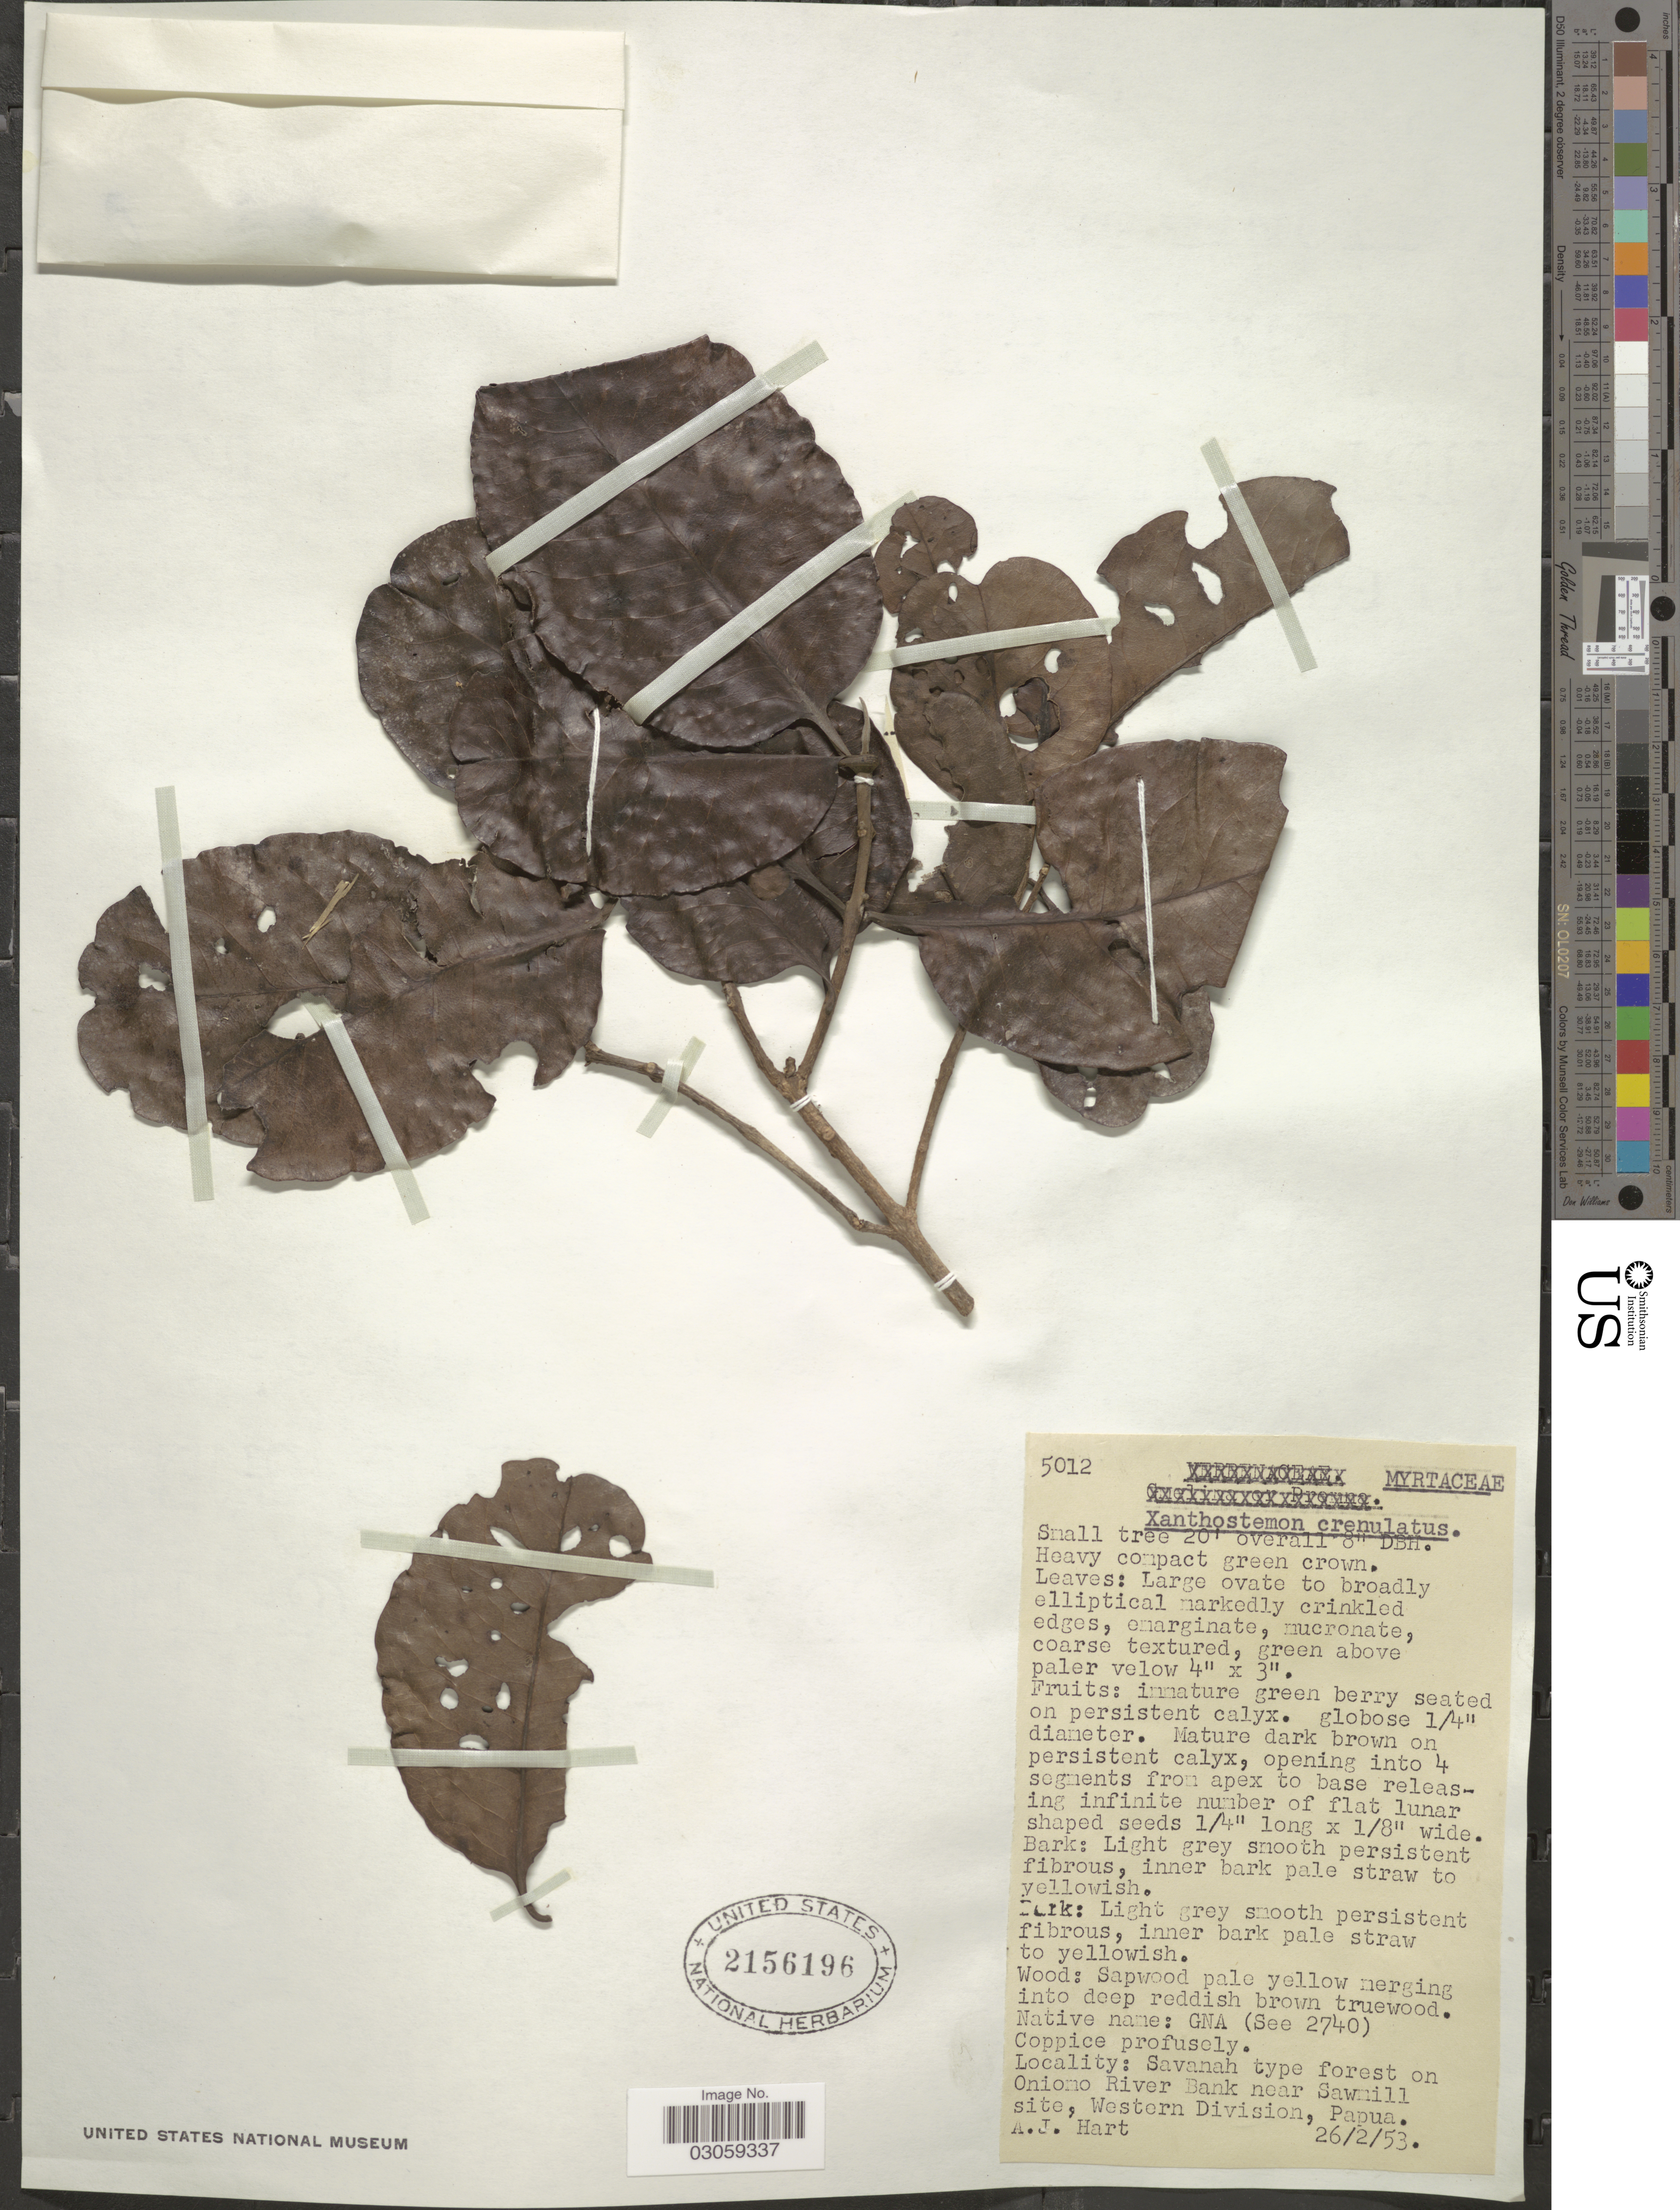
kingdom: Plantae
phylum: Tracheophyta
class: Magnoliopsida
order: Myrtales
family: Myrtaceae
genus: Xanthostemon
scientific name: Xanthostemon crenulatus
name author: C.T. White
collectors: A. Hart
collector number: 5012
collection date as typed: Transcribed d/m/y: 26/2/53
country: Papua New Guinea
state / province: Manus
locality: On Oniomo River Bank near Sawmill site, Western Division, Papua.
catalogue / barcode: US 2156196